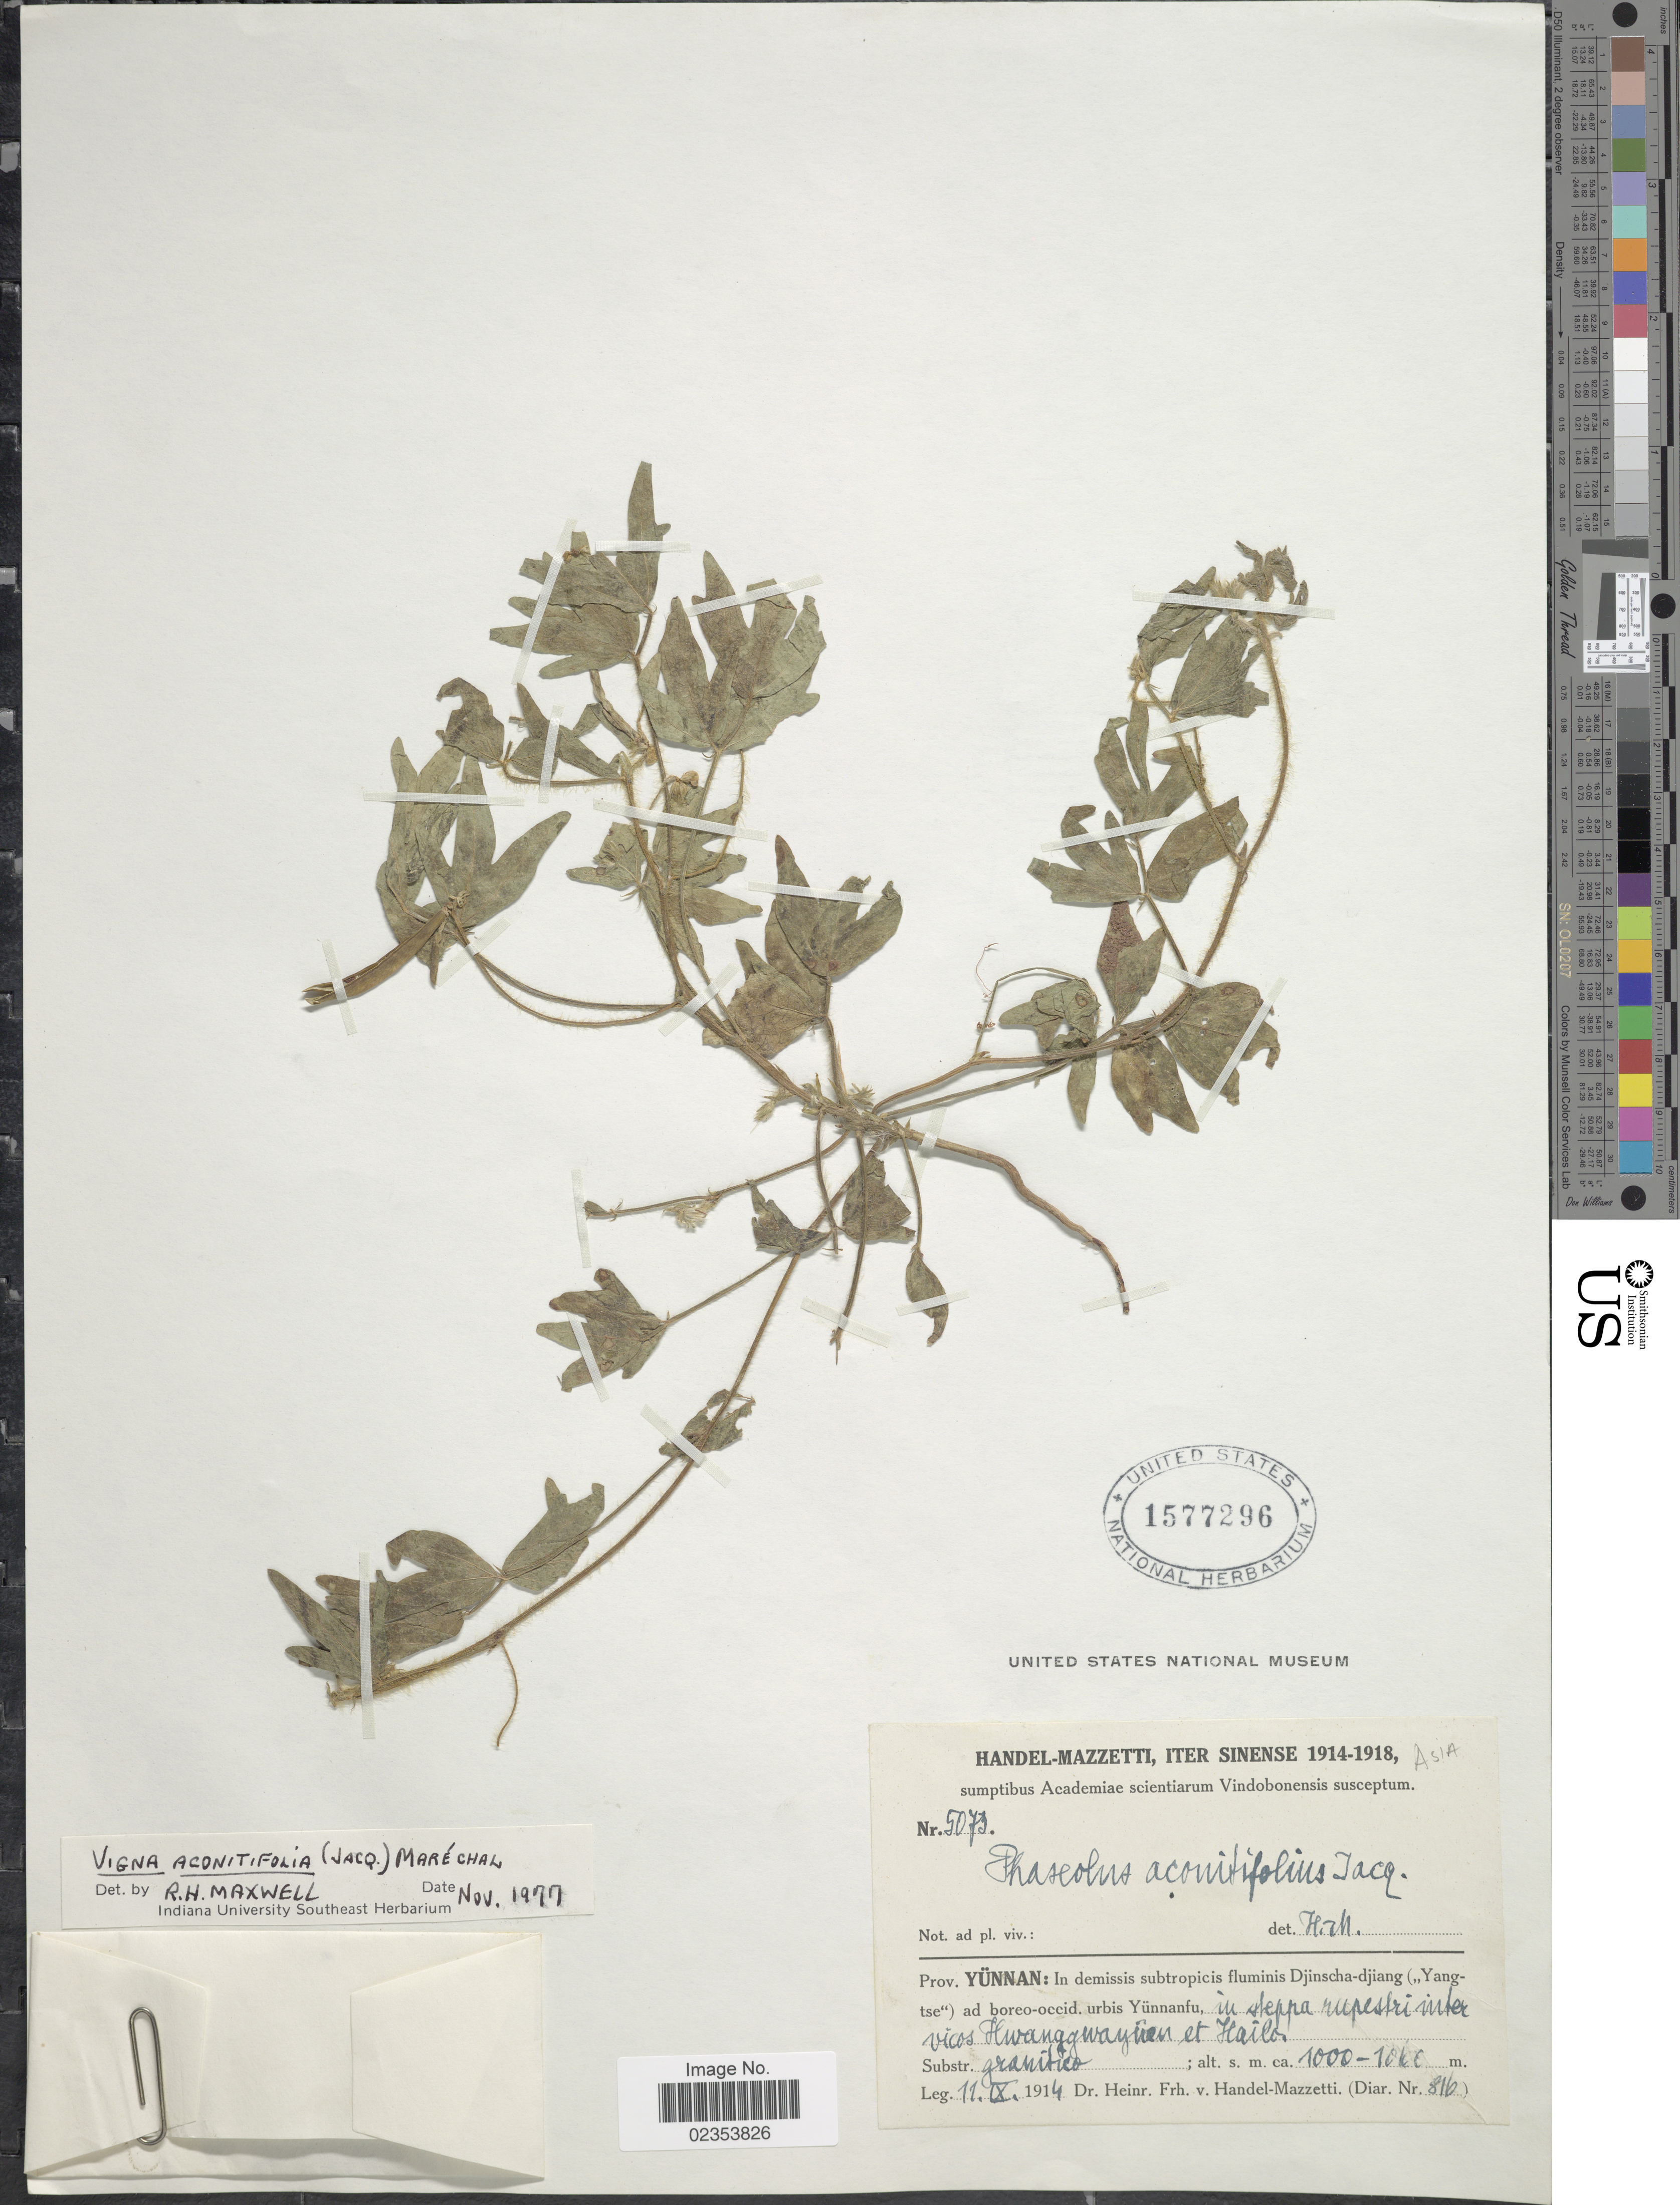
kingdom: Plantae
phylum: Tracheophyta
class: Magnoliopsida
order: Fabales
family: Fabaceae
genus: Vigna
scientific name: Vigna aconitifolia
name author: (Jacq.) Maréchal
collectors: H. Handel-Mazzetti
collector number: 5073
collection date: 1914-09-11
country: China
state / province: Yunnan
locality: Sinense. Fluminis Djinscha-djiang (Yang-tse) ad boreo-occid. urbis Yunnanfu in steppa rupestri inter vicos Hwangwaynen et Hailos [interpreted]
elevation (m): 1000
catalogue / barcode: US 1577296